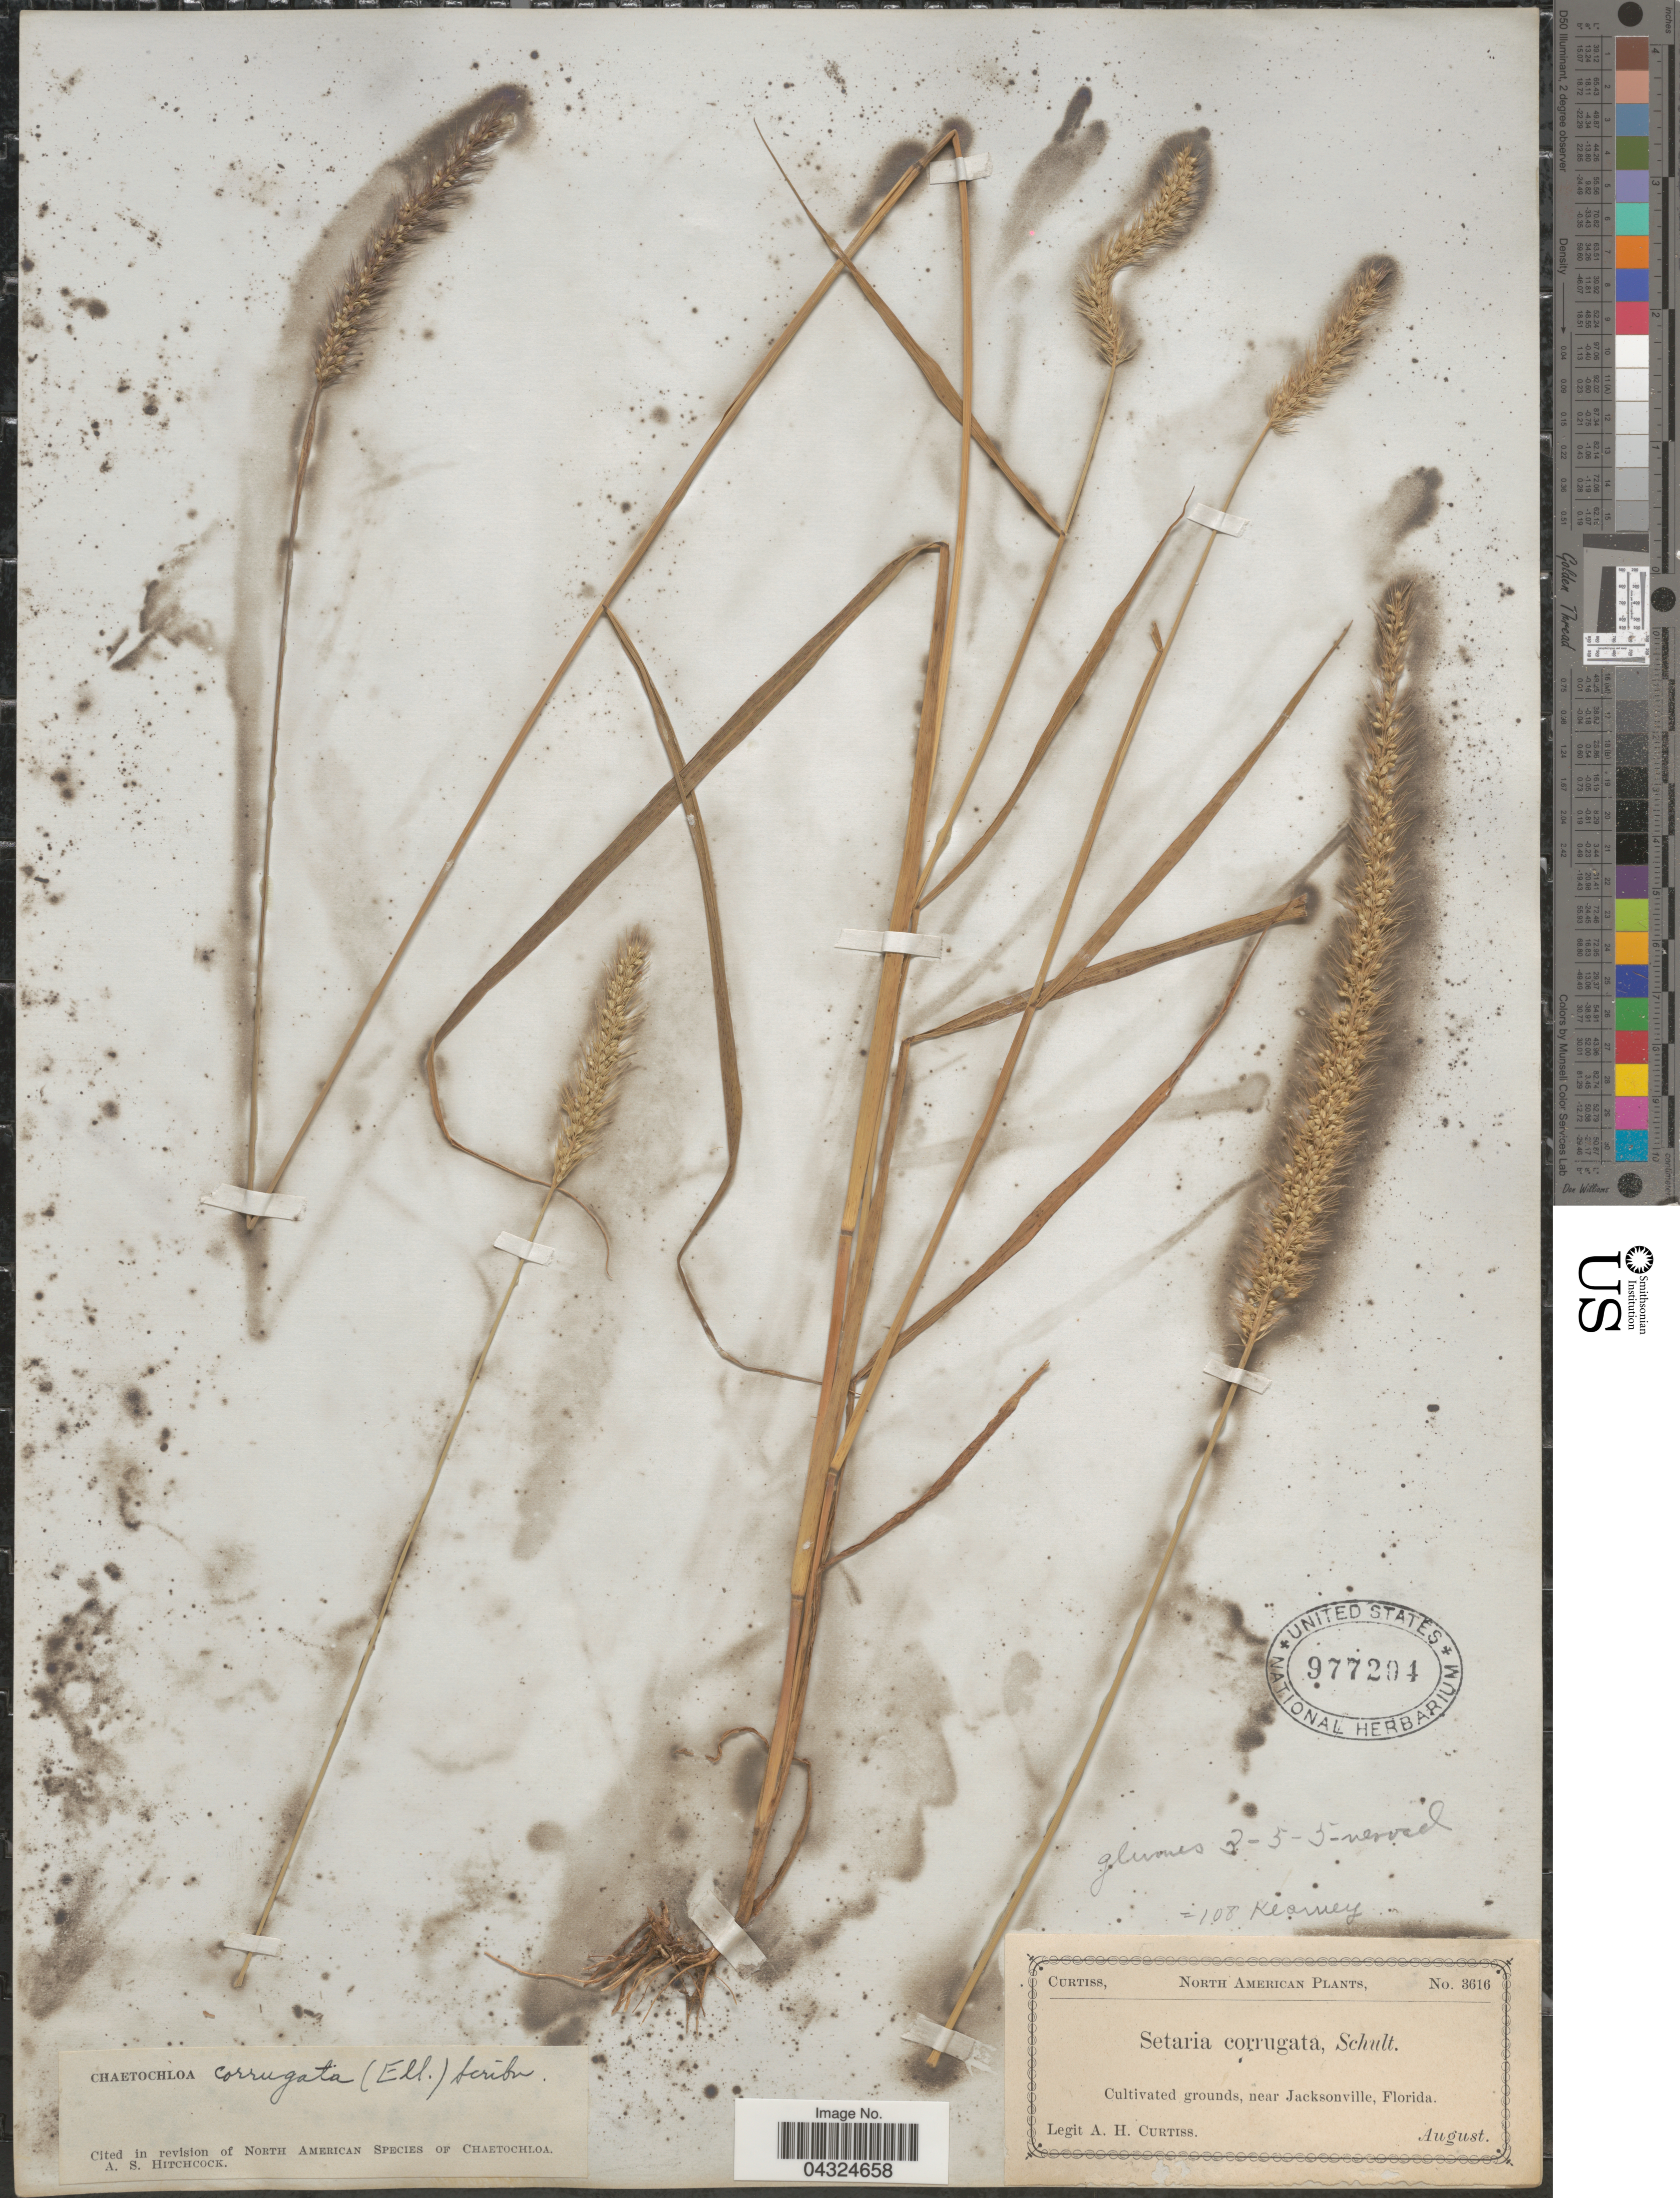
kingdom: Plantae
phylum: Tracheophyta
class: Liliopsida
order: Poales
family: Poaceae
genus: Setaria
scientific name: Setaria corrugata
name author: (Elliott) Schult.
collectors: A. H. Curtiss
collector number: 3616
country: United States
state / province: Florida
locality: Near Jacksonville.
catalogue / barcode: US 977204